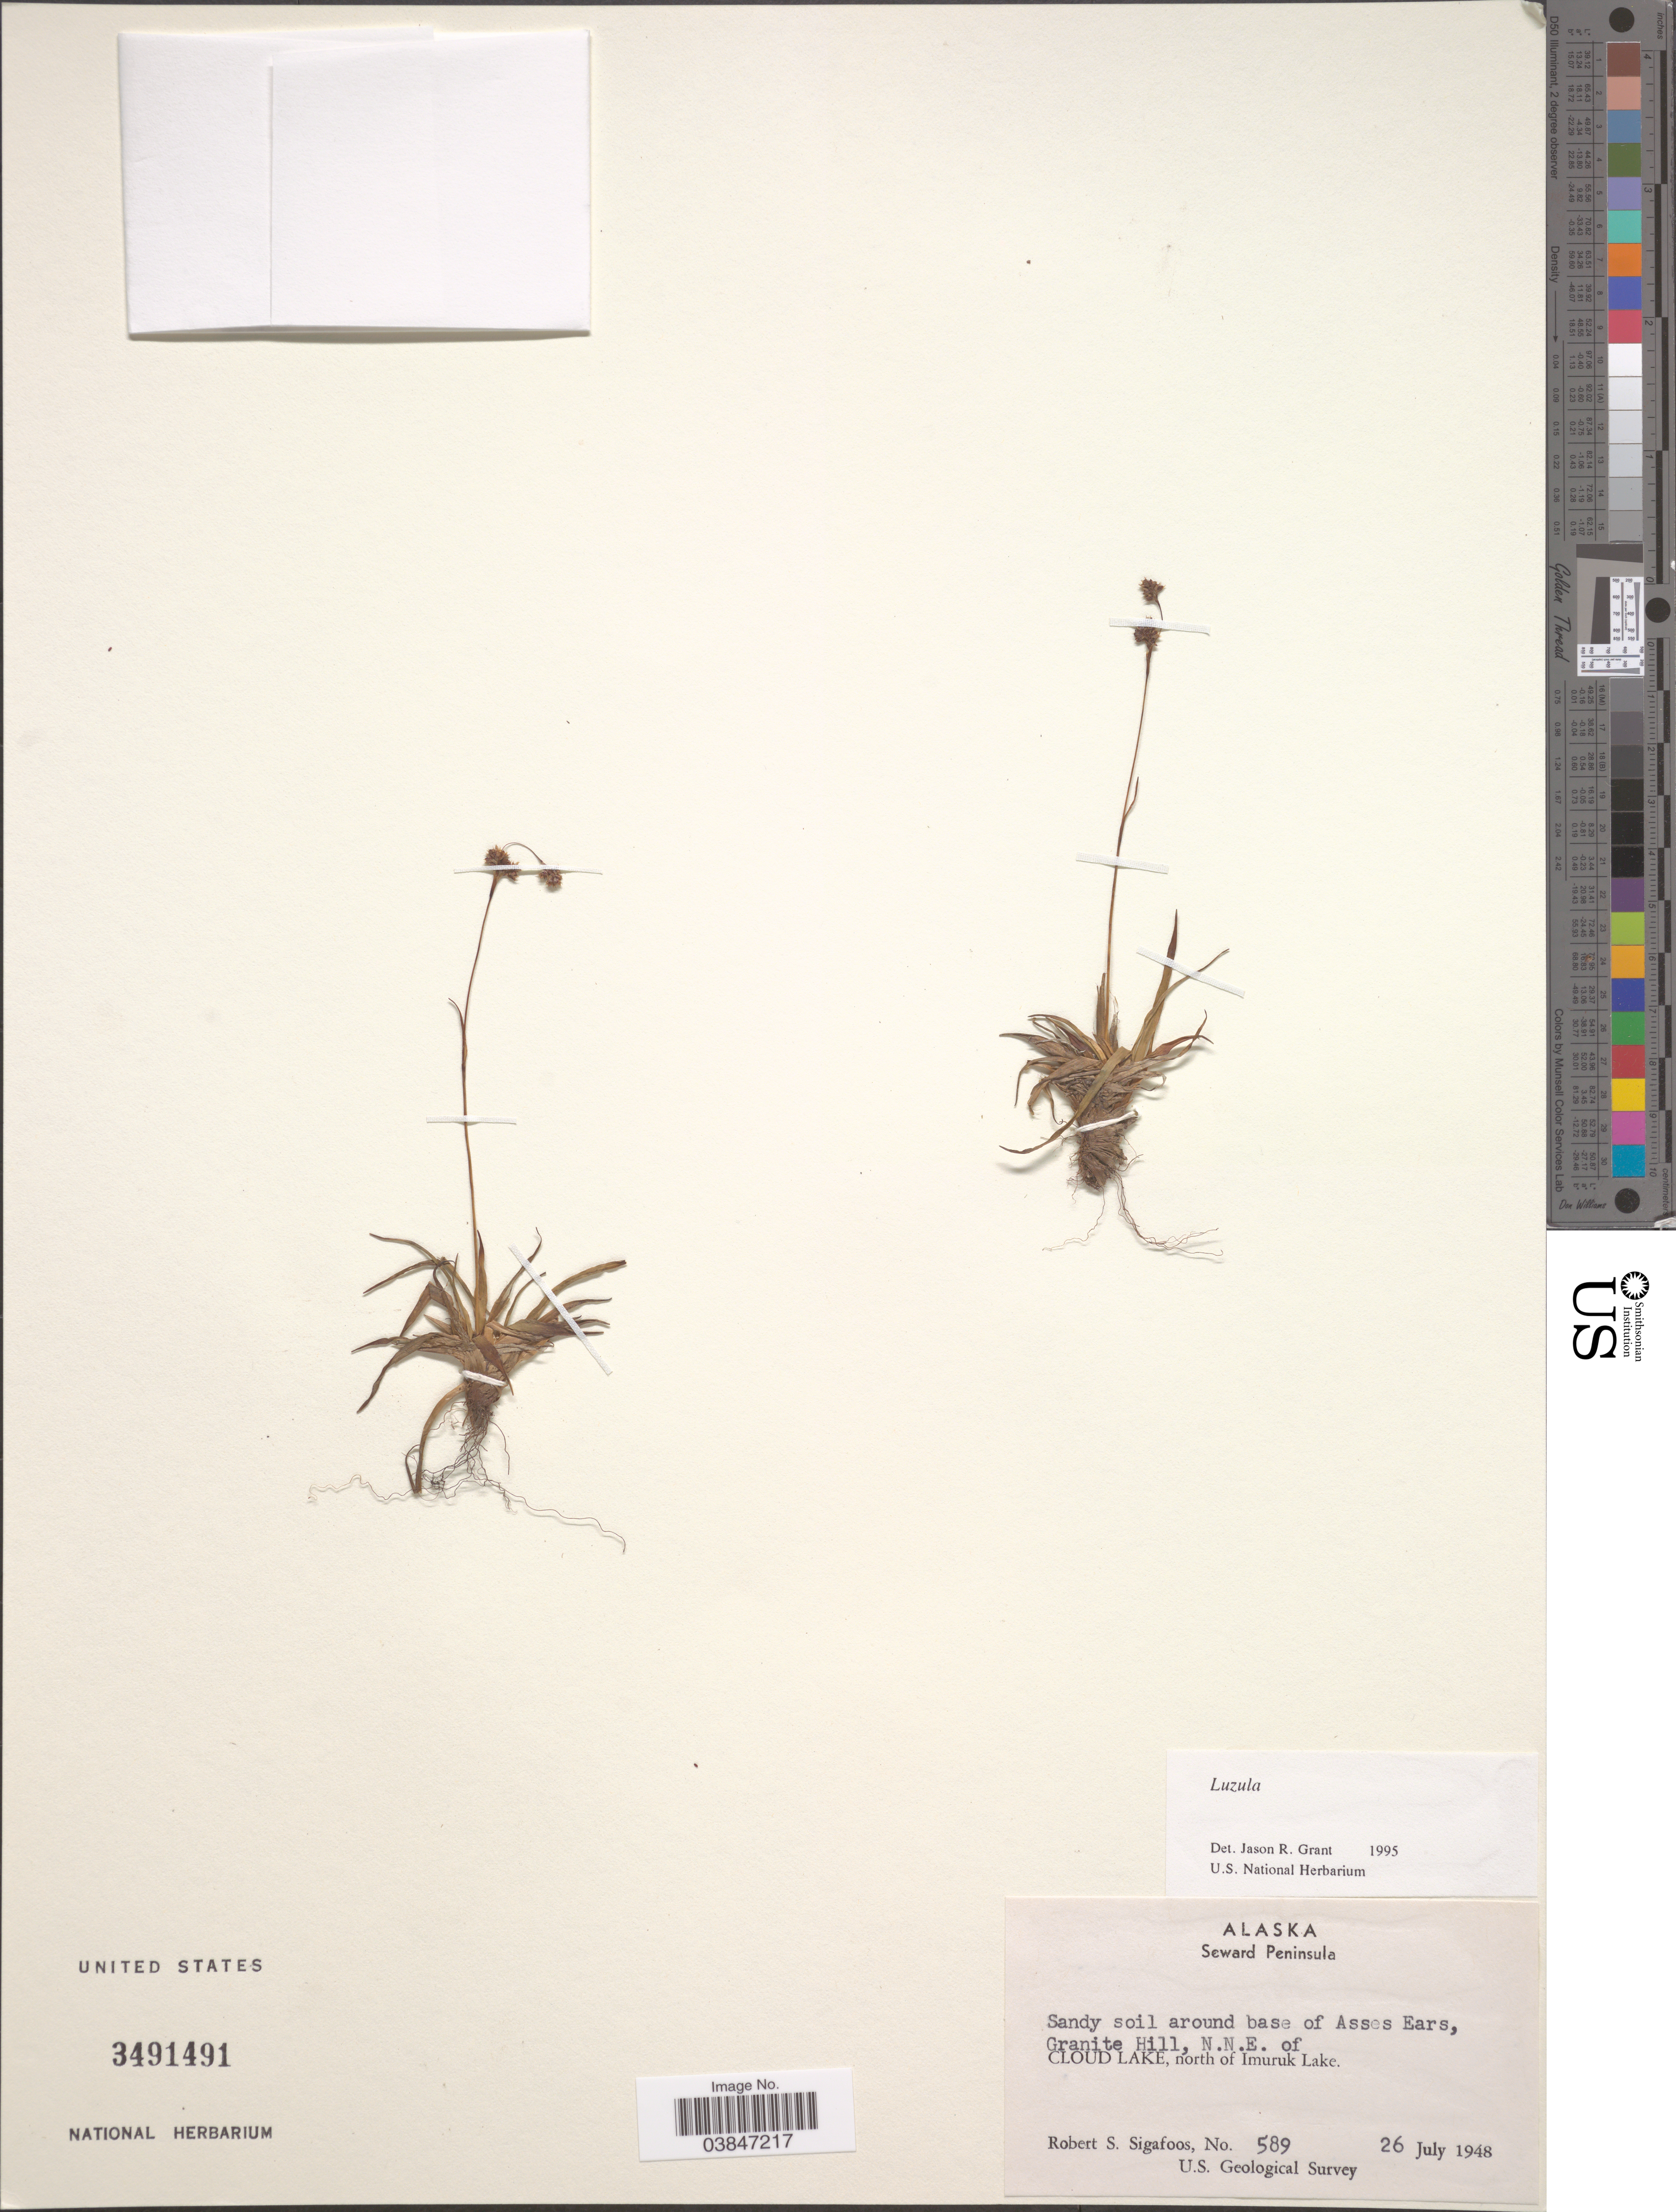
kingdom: Plantae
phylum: Tracheophyta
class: Liliopsida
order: Poales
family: Juncaceae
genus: Luzula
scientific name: Luzula sp.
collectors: R. Sigafoos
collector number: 589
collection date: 1948-07-26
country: United States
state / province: Alaska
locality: Seward Peninsula. Base of Asses Ears, Granite Hill, N.N.E. of Cloud Lake, north of Imuruk Lake.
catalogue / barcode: US 3491491